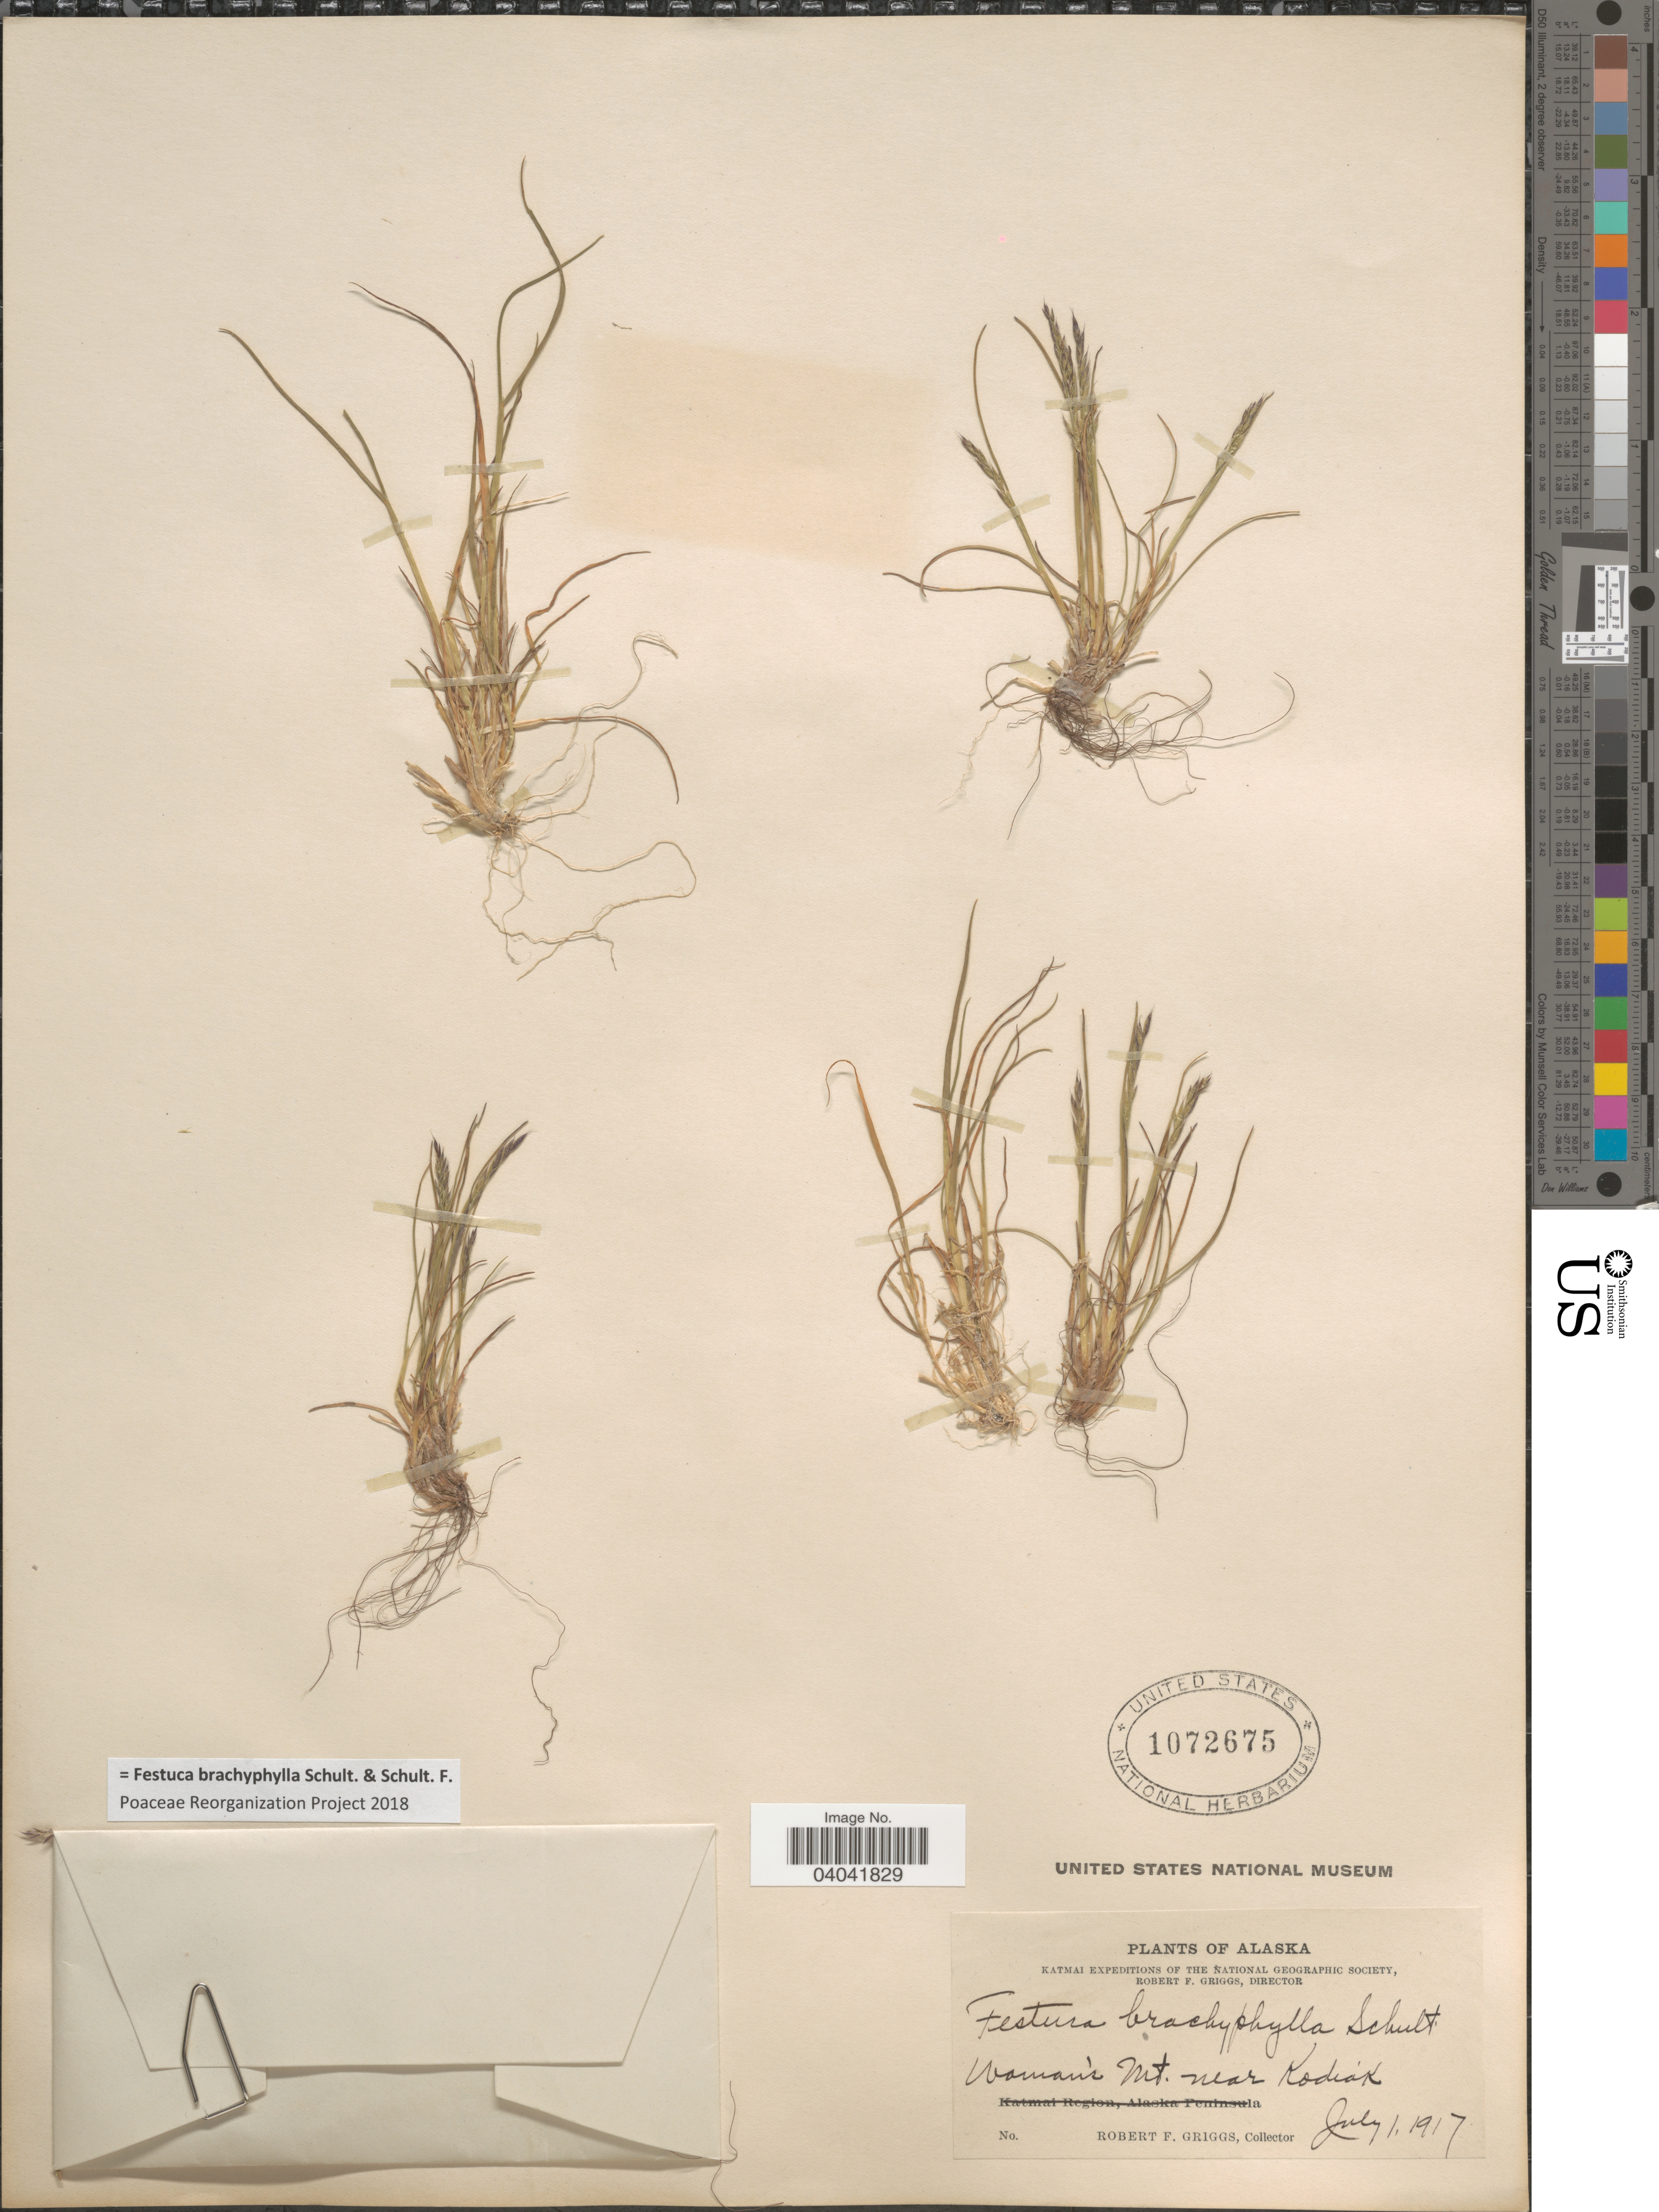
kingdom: Plantae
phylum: Tracheophyta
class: Liliopsida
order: Poales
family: Poaceae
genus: Festuca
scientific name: Festuca brachyphylla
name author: Schult. & Schult. f.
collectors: R. F. Griggs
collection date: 1917-07-01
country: United States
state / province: Alaska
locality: Woman's Mt. near Kodiak.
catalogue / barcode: US 1072675